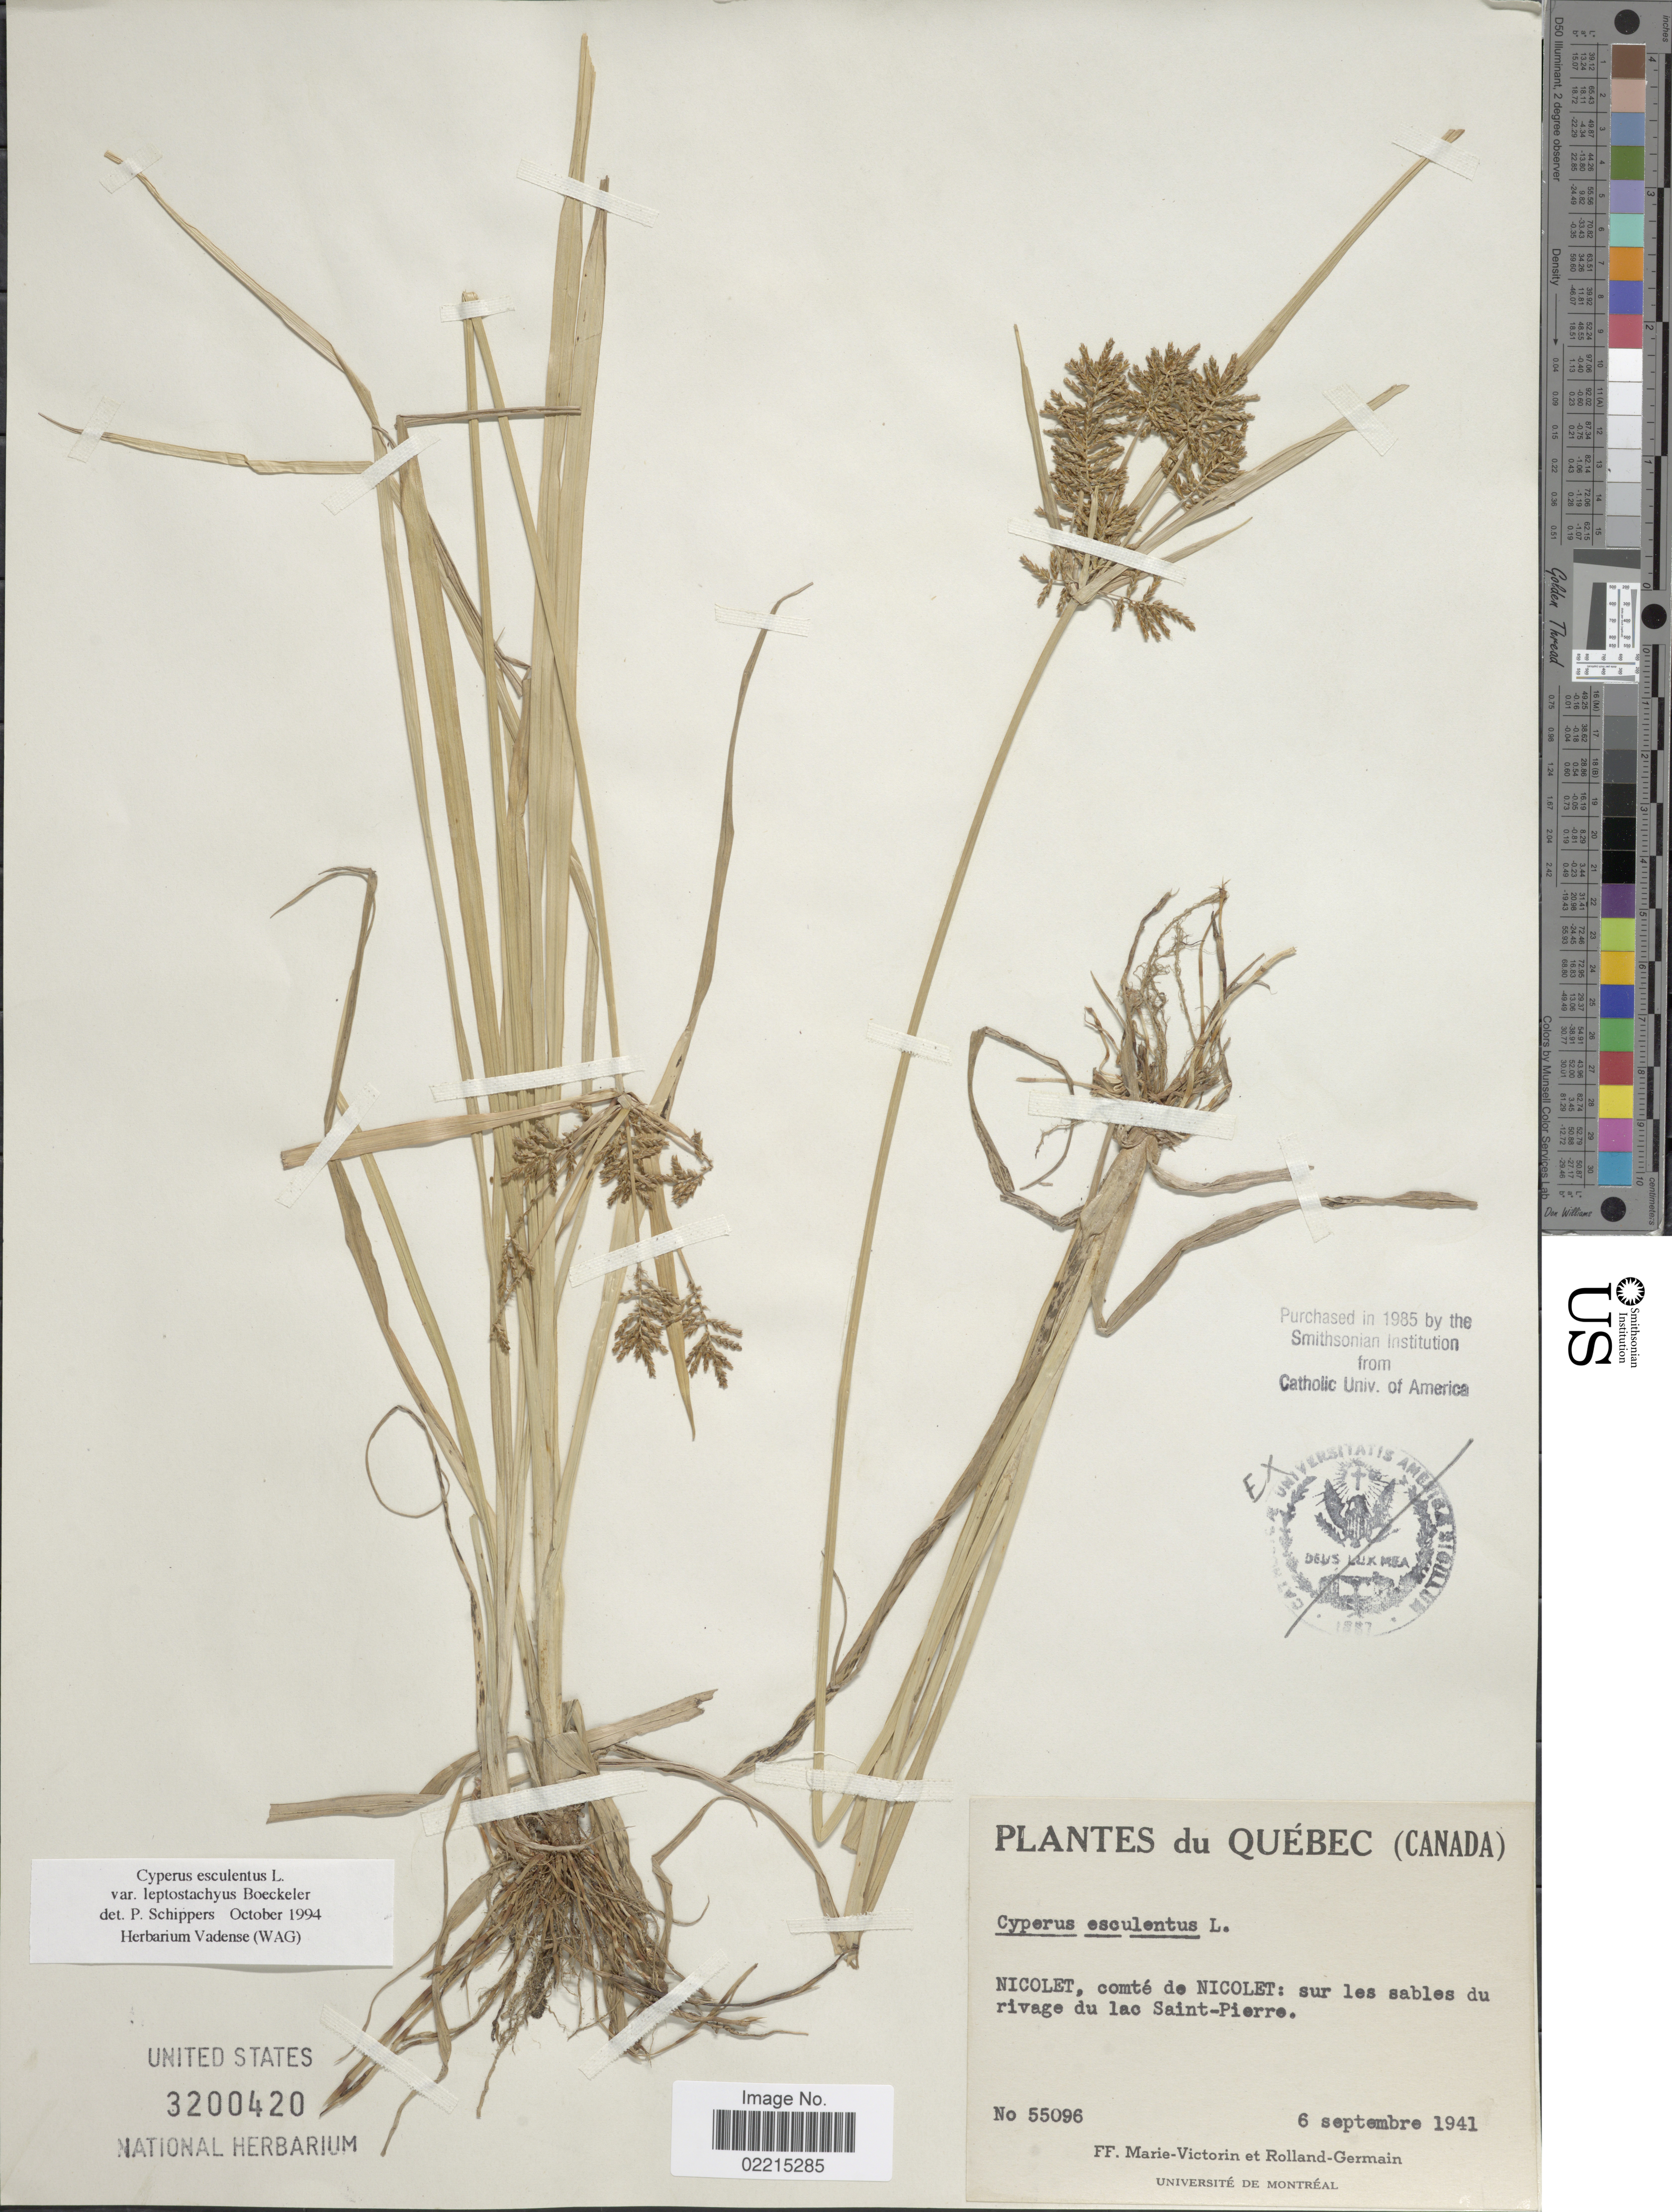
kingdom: Plantae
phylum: Tracheophyta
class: Liliopsida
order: Poales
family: Cyperaceae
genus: Cyperus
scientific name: Cyperus esculentus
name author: L.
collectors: F. Marie-Victorin & Rolland-Germain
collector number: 55096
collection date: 1941-09-06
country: Canada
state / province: Quebec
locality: Nicolet, comte de Nicolet: sur les sables du rivage du lac Saint-Pierre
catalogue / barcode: US 3200420